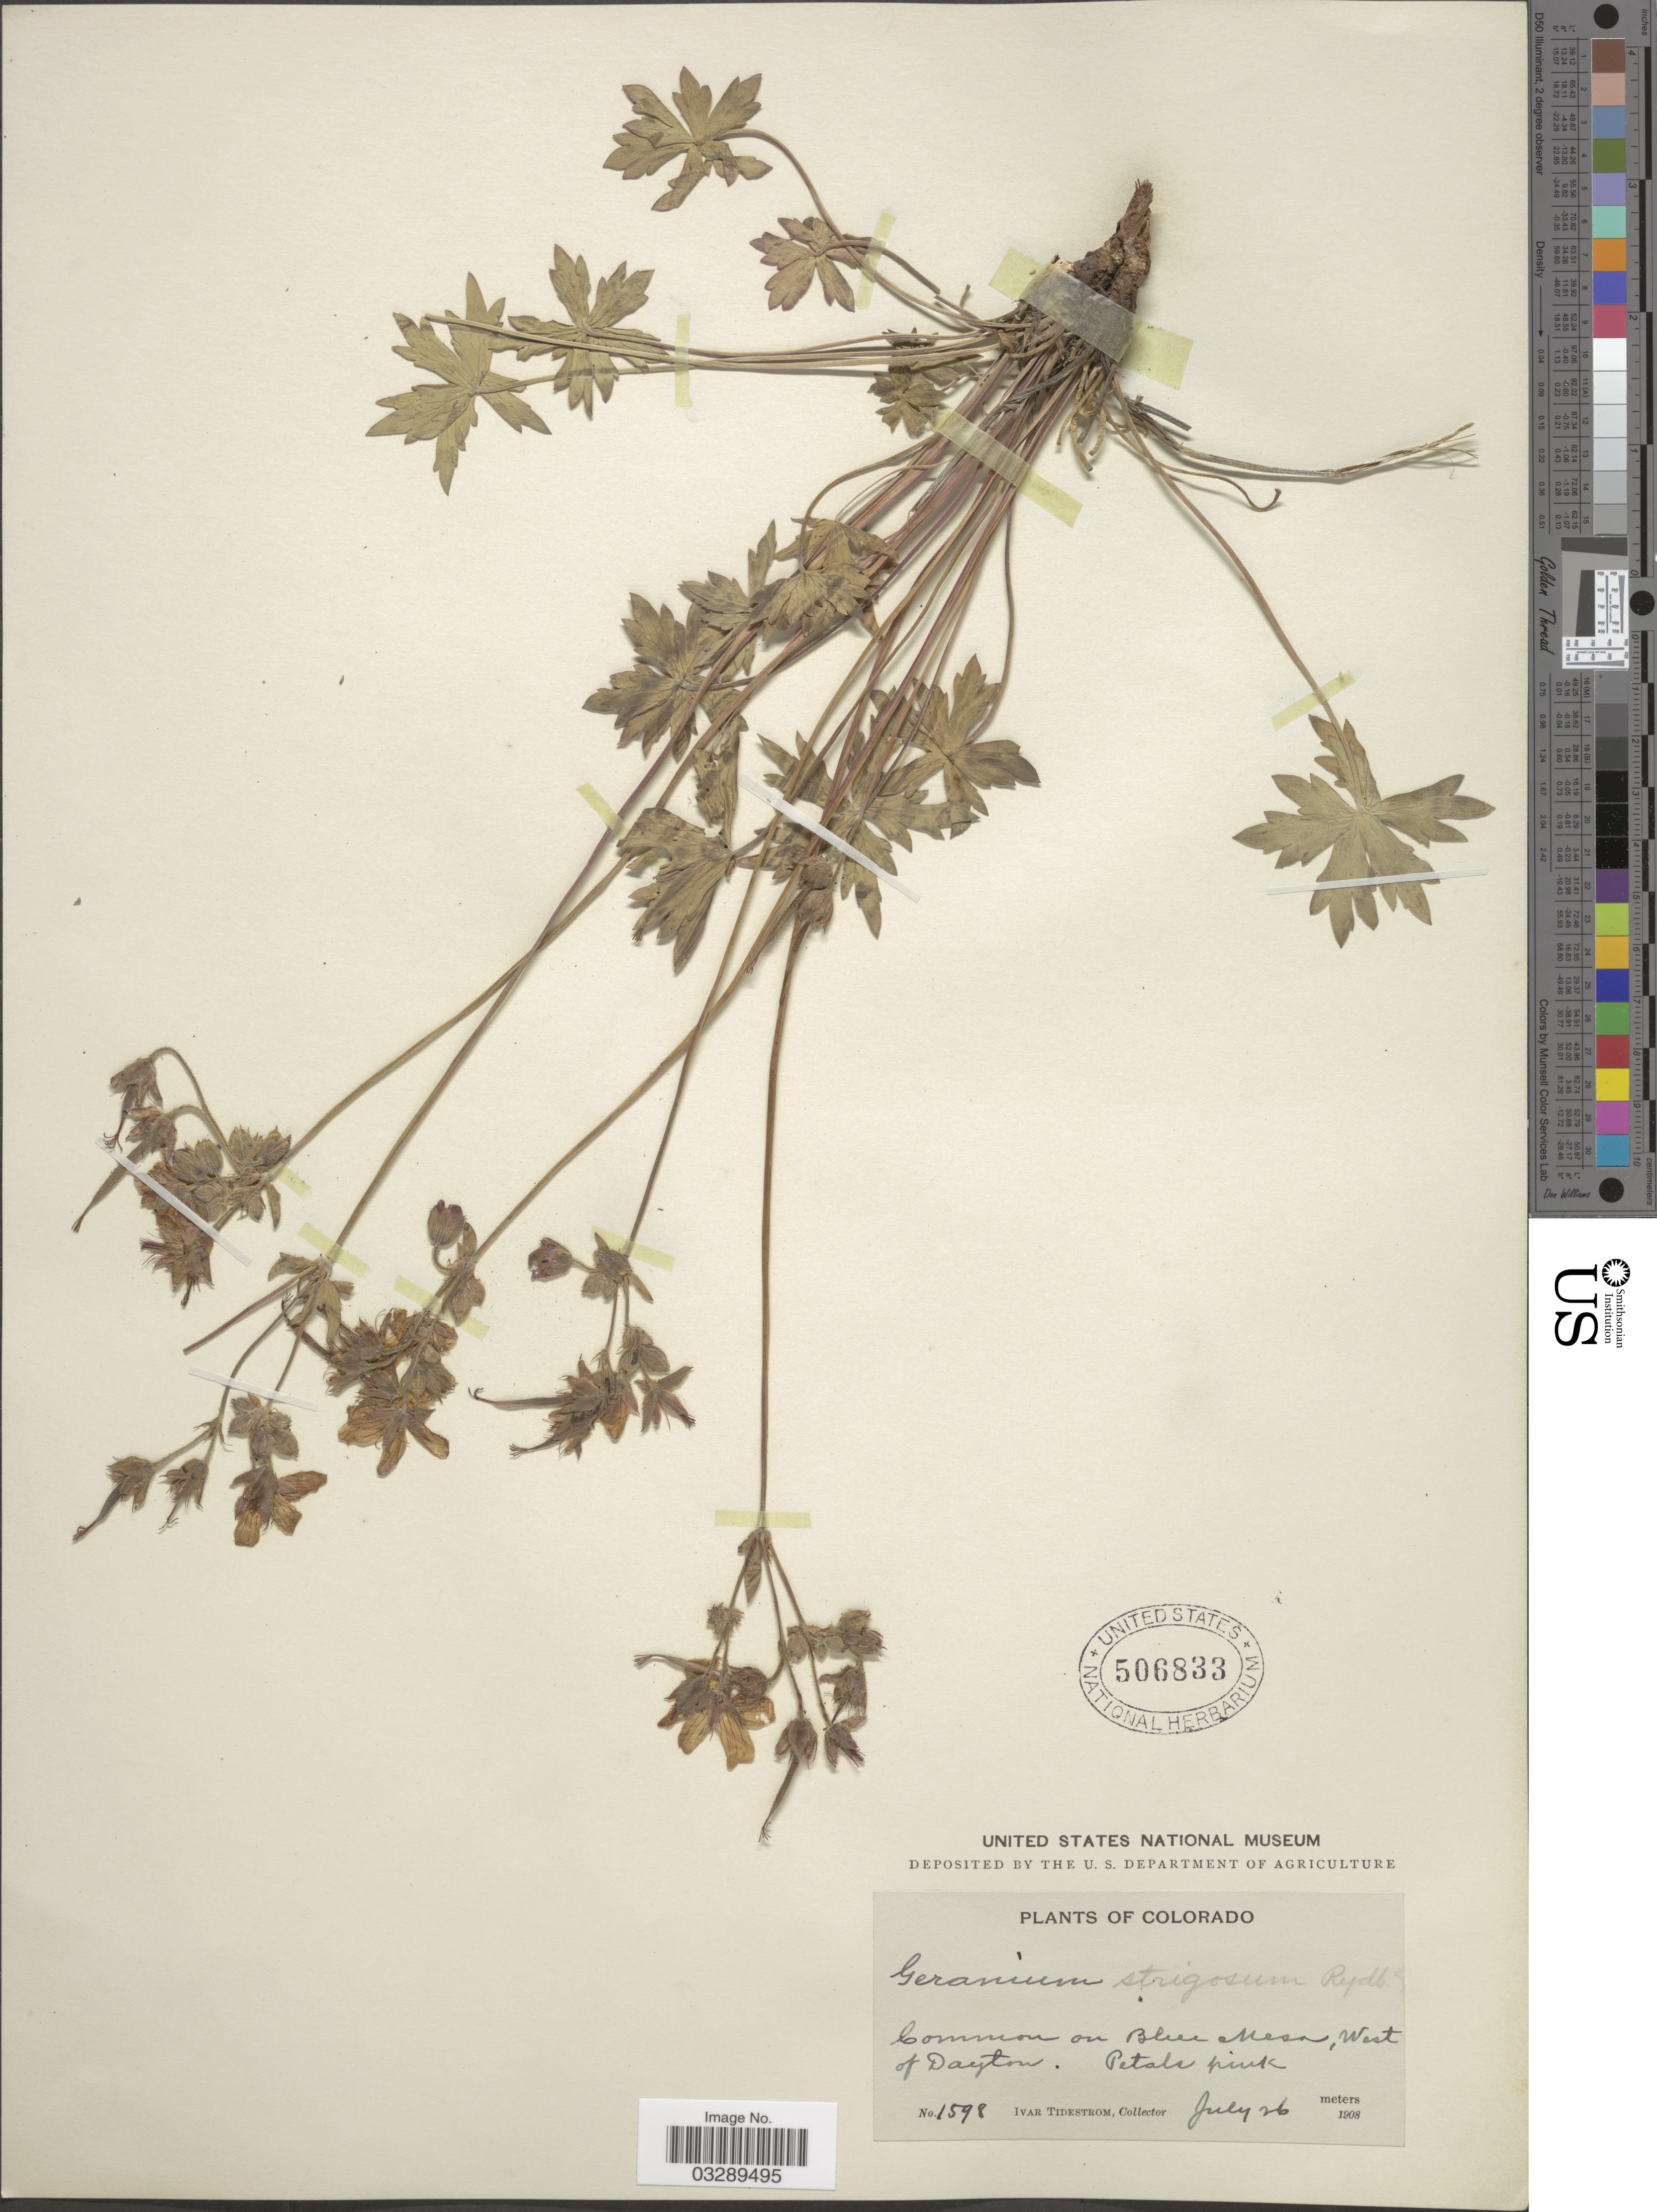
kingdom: Plantae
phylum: Tracheophyta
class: Magnoliopsida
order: Geraniales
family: Geraniaceae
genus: Geranium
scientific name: Geranium sp.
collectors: I. F. Tidestrom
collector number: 1598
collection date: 1908-07-26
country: United States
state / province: Colorado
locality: Common on Blue Mesa, West of Dayton.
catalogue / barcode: US 506833